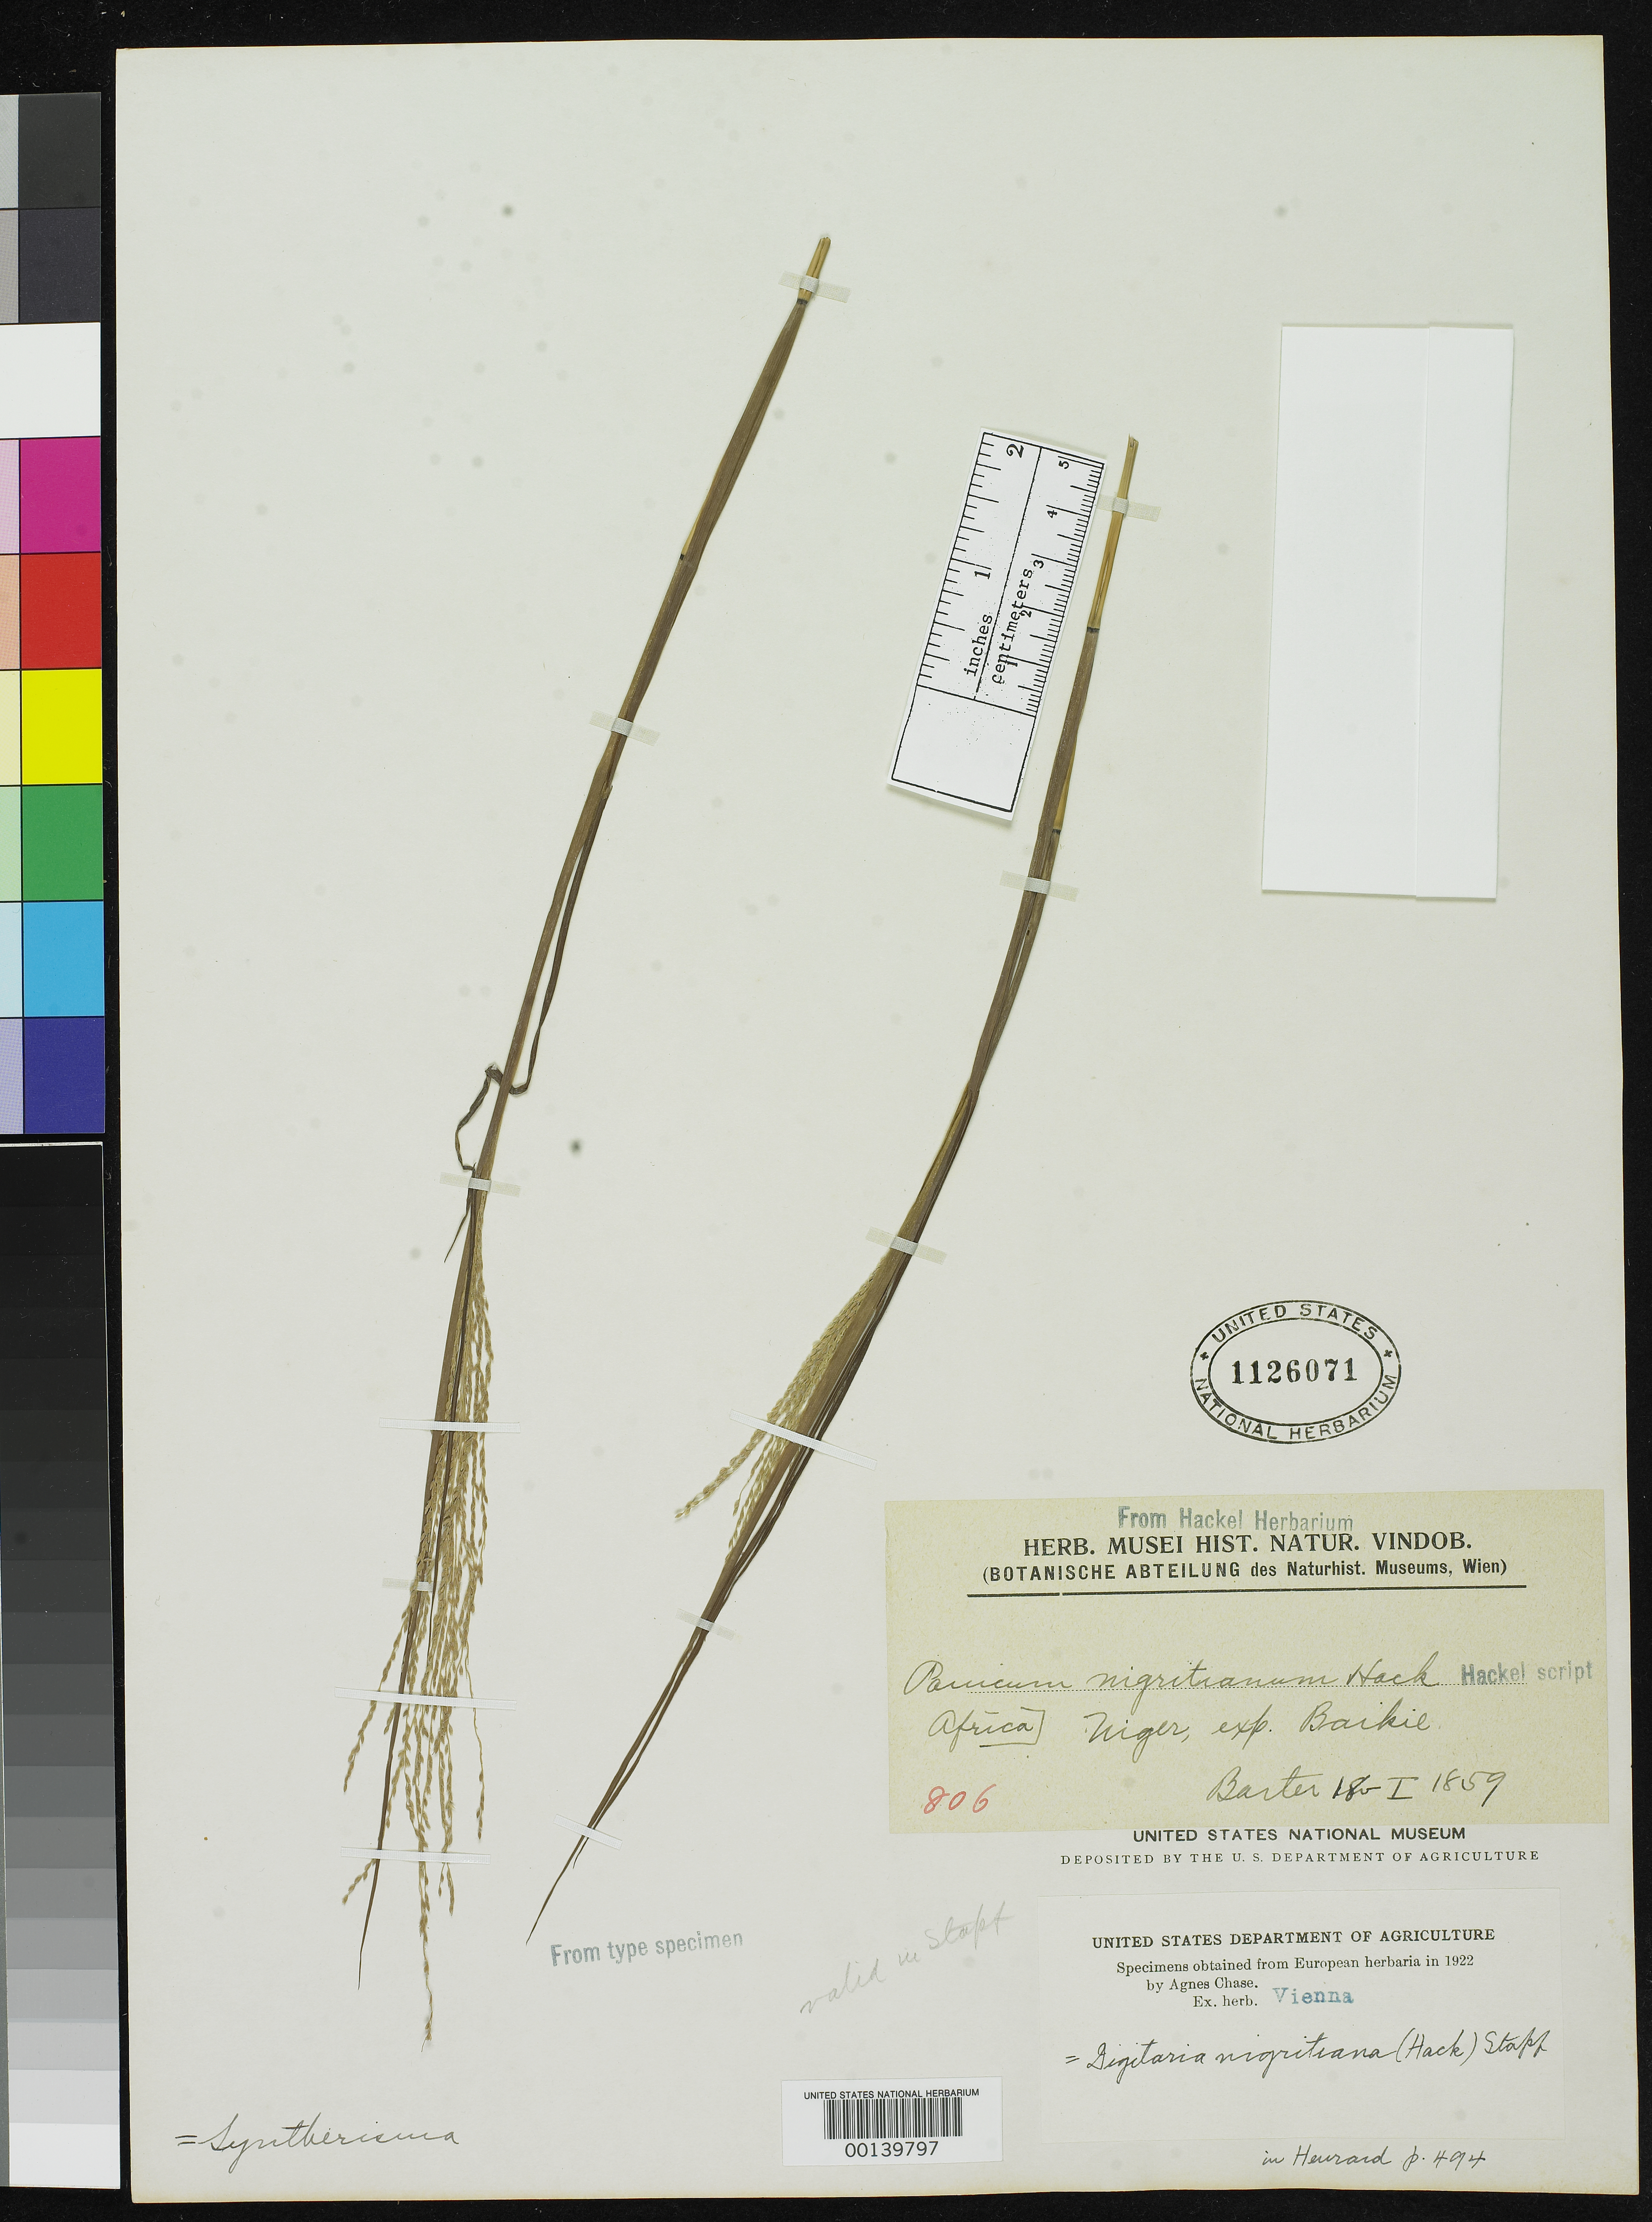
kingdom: Plantae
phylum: Tracheophyta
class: Liliopsida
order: Poales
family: Poaceae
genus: Panicum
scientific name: Panicum nigritianum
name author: Hack.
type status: Type Fragment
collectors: C. Barter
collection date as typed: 18 Jan 1859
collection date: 1859-01-18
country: Niger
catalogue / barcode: US 1126071